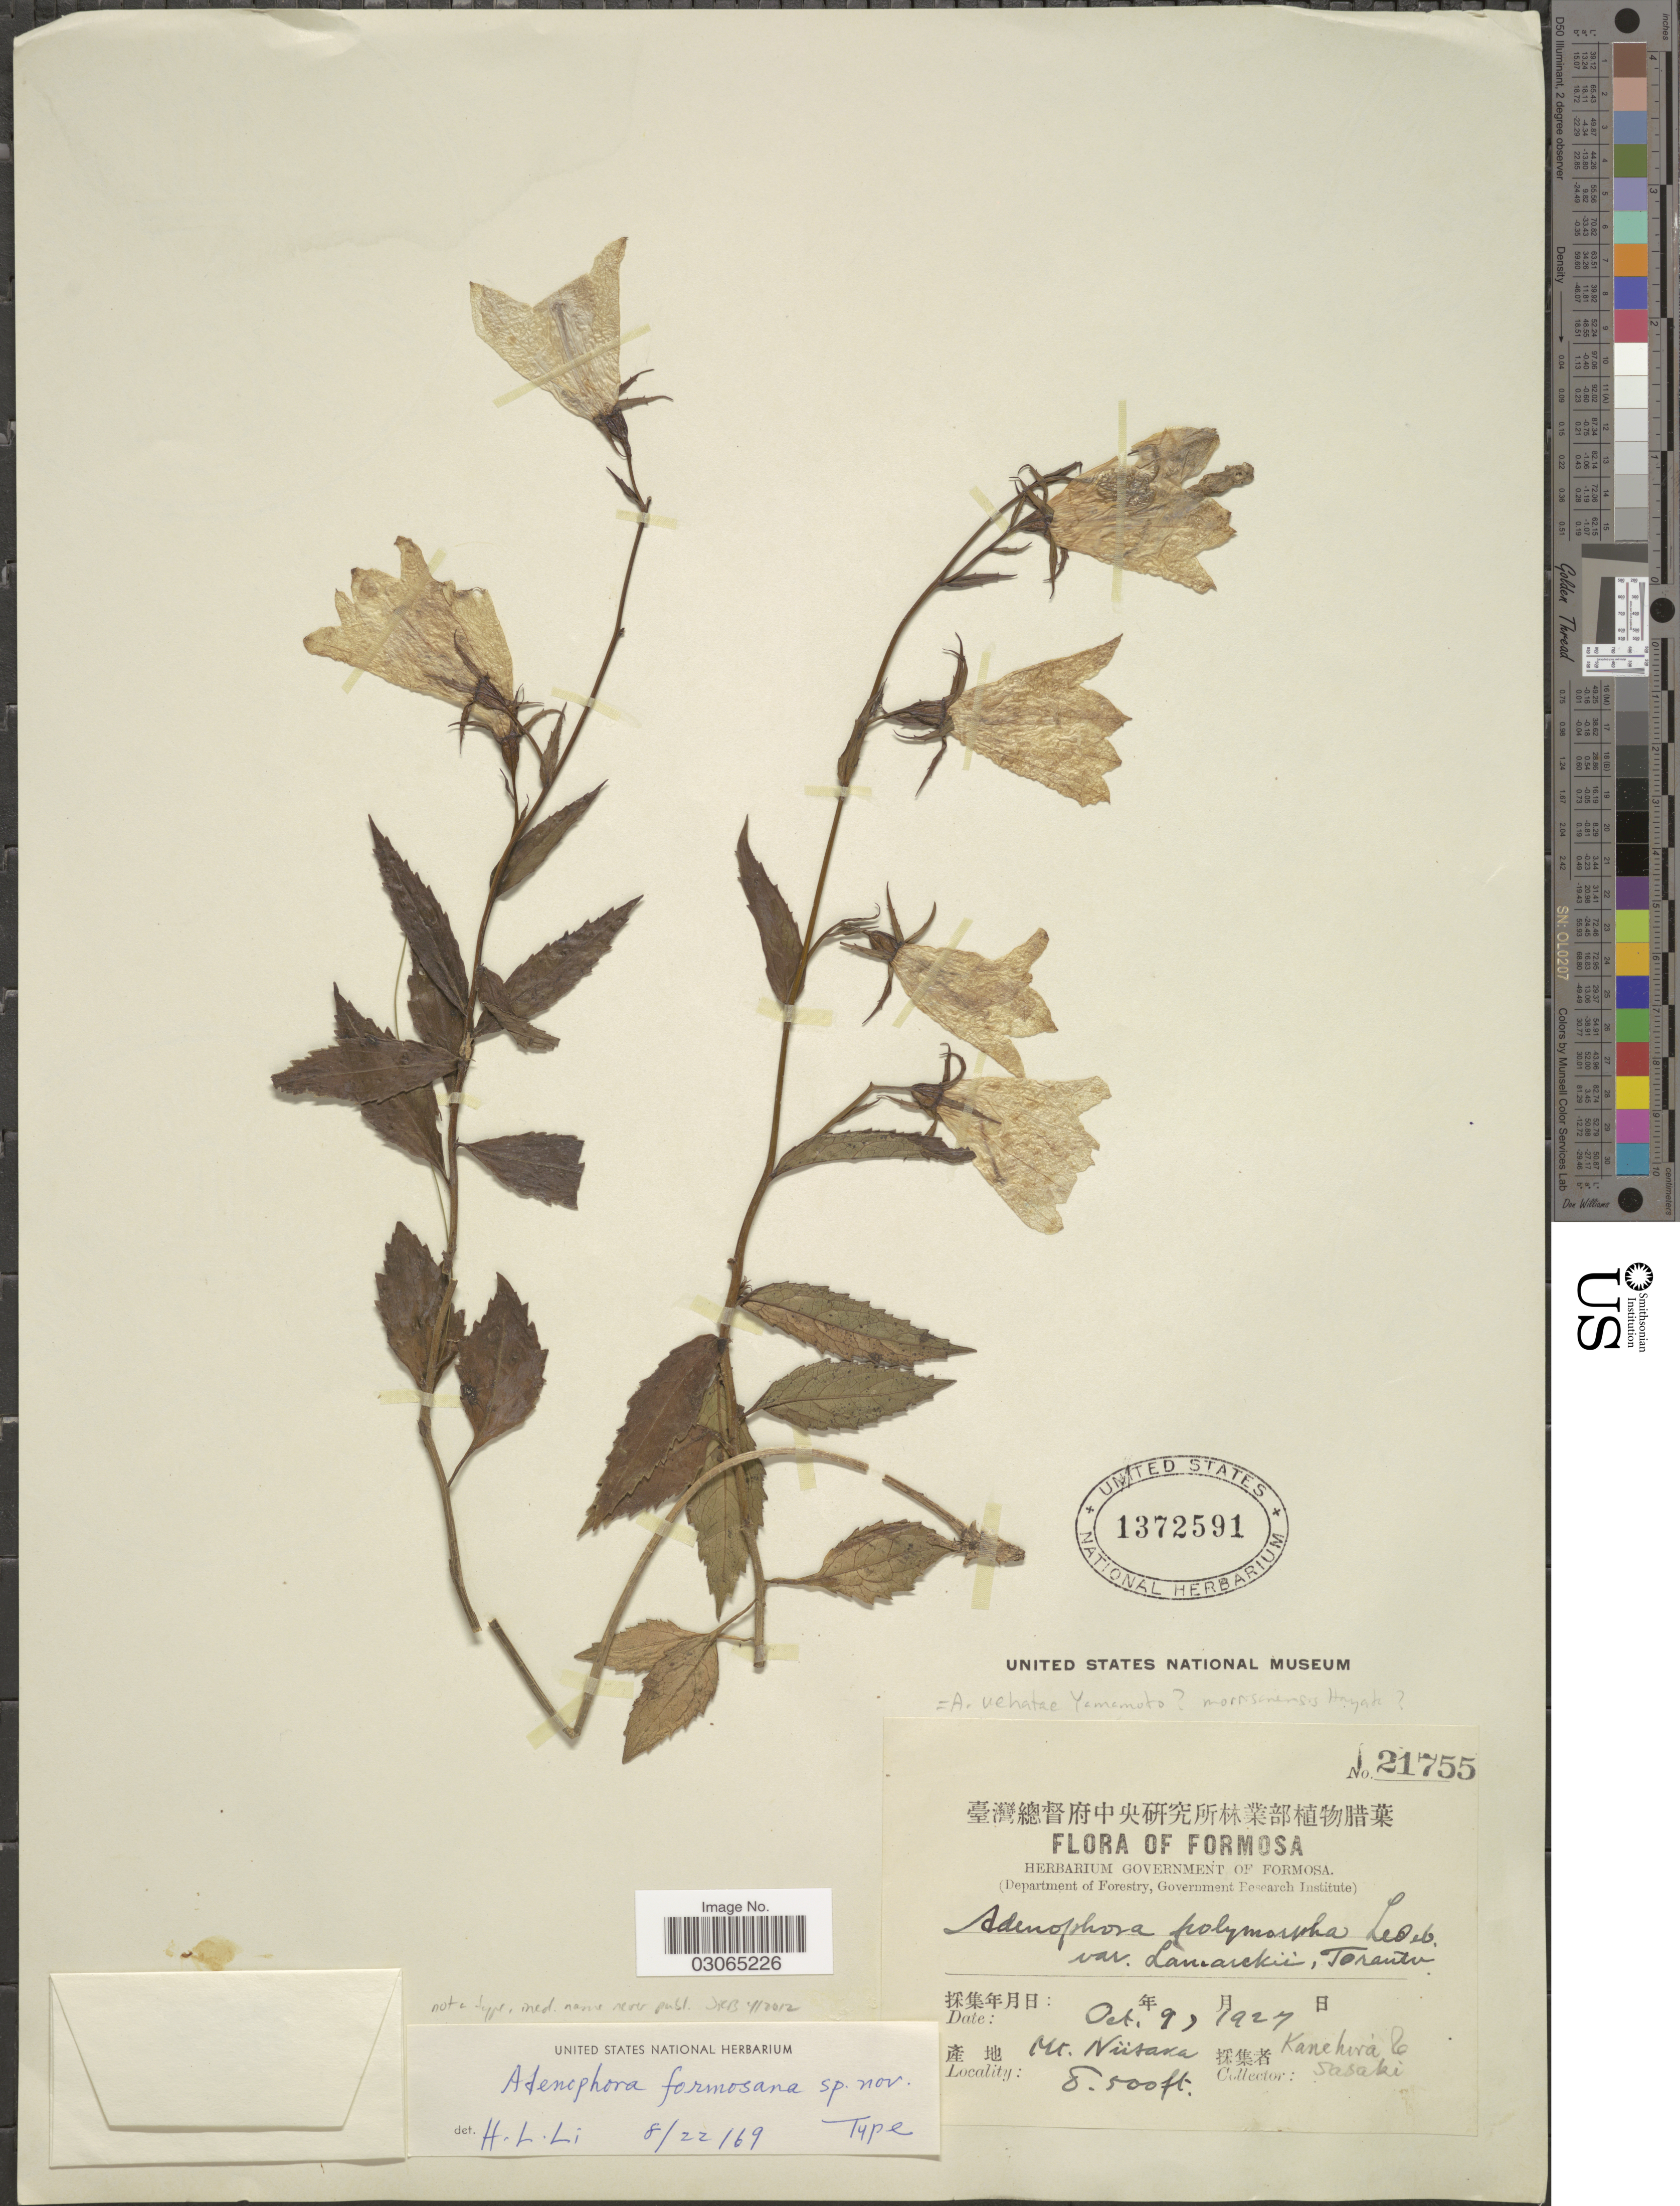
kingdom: Plantae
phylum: Tracheophyta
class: Magnoliopsida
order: Asterales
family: Campanulaceae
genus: Adenophora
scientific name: Adenophora sp.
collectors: R. Kanehira & Sasaki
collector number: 21755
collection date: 1927-10-09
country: Taiwan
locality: Formosa. Mt. Niitaka.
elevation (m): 2591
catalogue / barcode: US 1372591